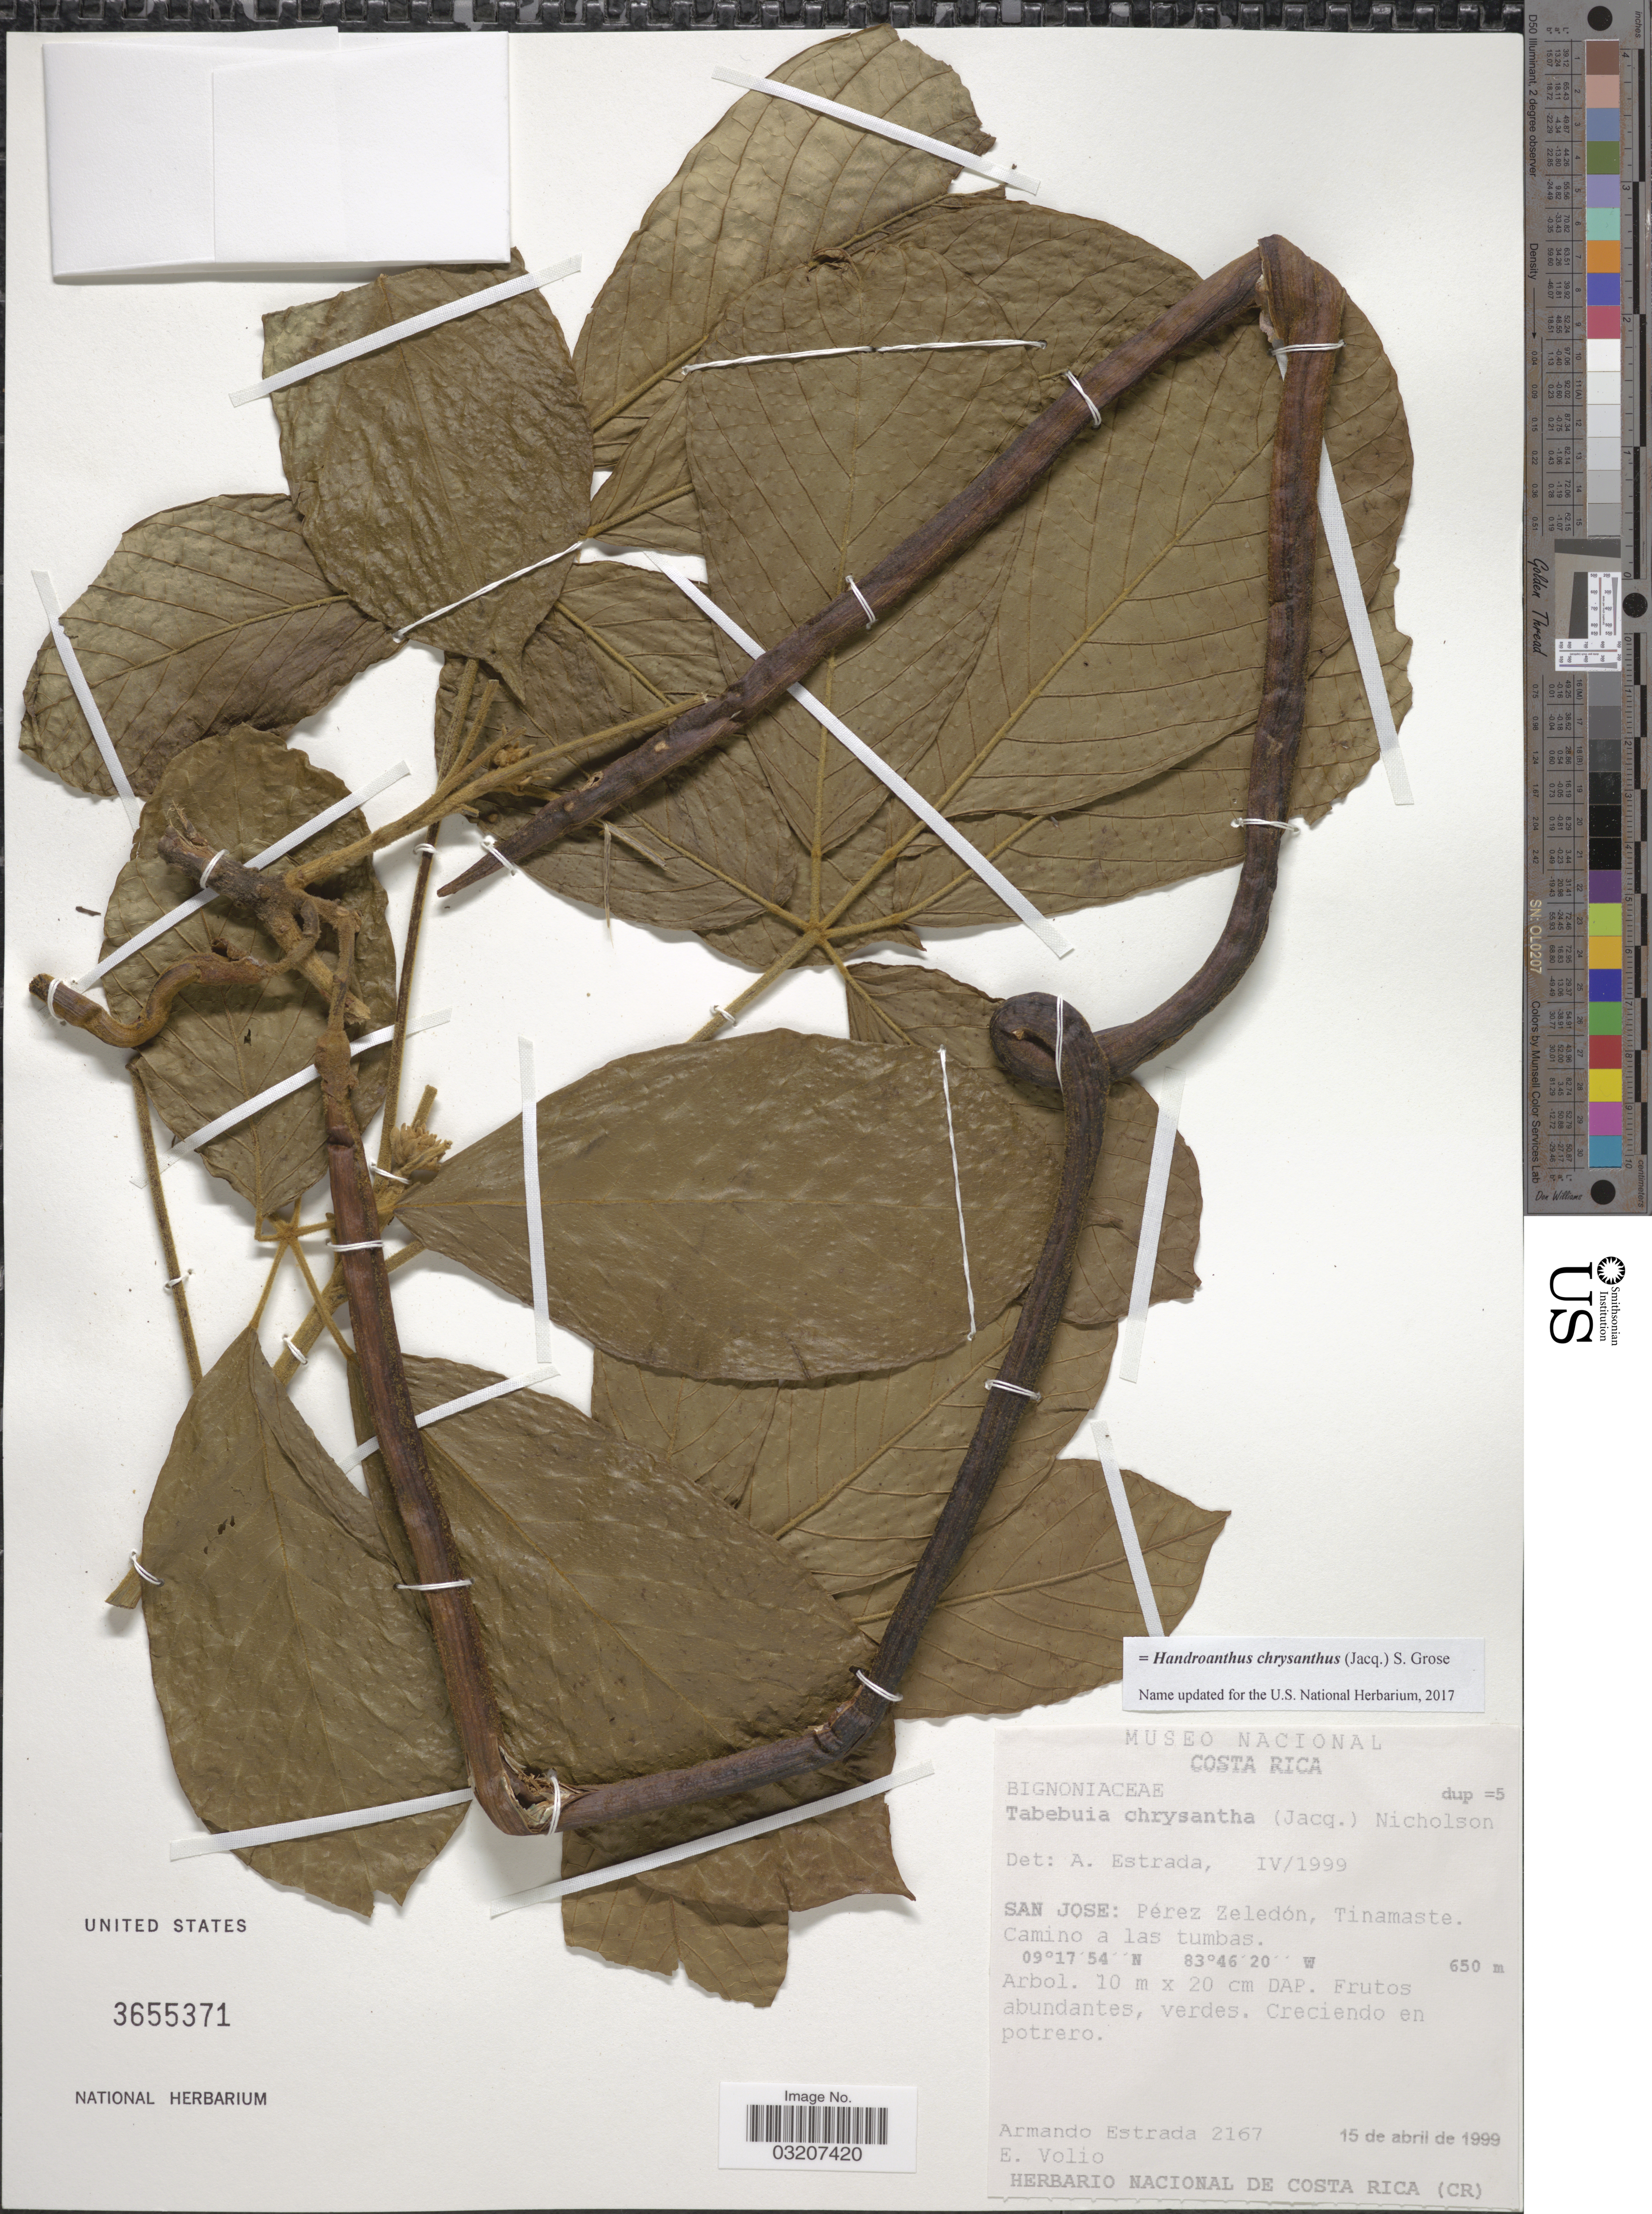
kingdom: Plantae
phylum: Tracheophyta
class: Magnoliopsida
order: Lamiales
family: Bignoniaceae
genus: Handroanthus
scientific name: Handroanthus chrysanthus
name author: (Jacq.) S.O. Grose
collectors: A. Estrada & E. Volio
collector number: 2167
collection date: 1999-04-15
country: Costa Rica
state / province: San José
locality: Pérez Zeledón, Tinamaste, Camino a las tumbas.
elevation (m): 650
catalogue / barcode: US 3655371